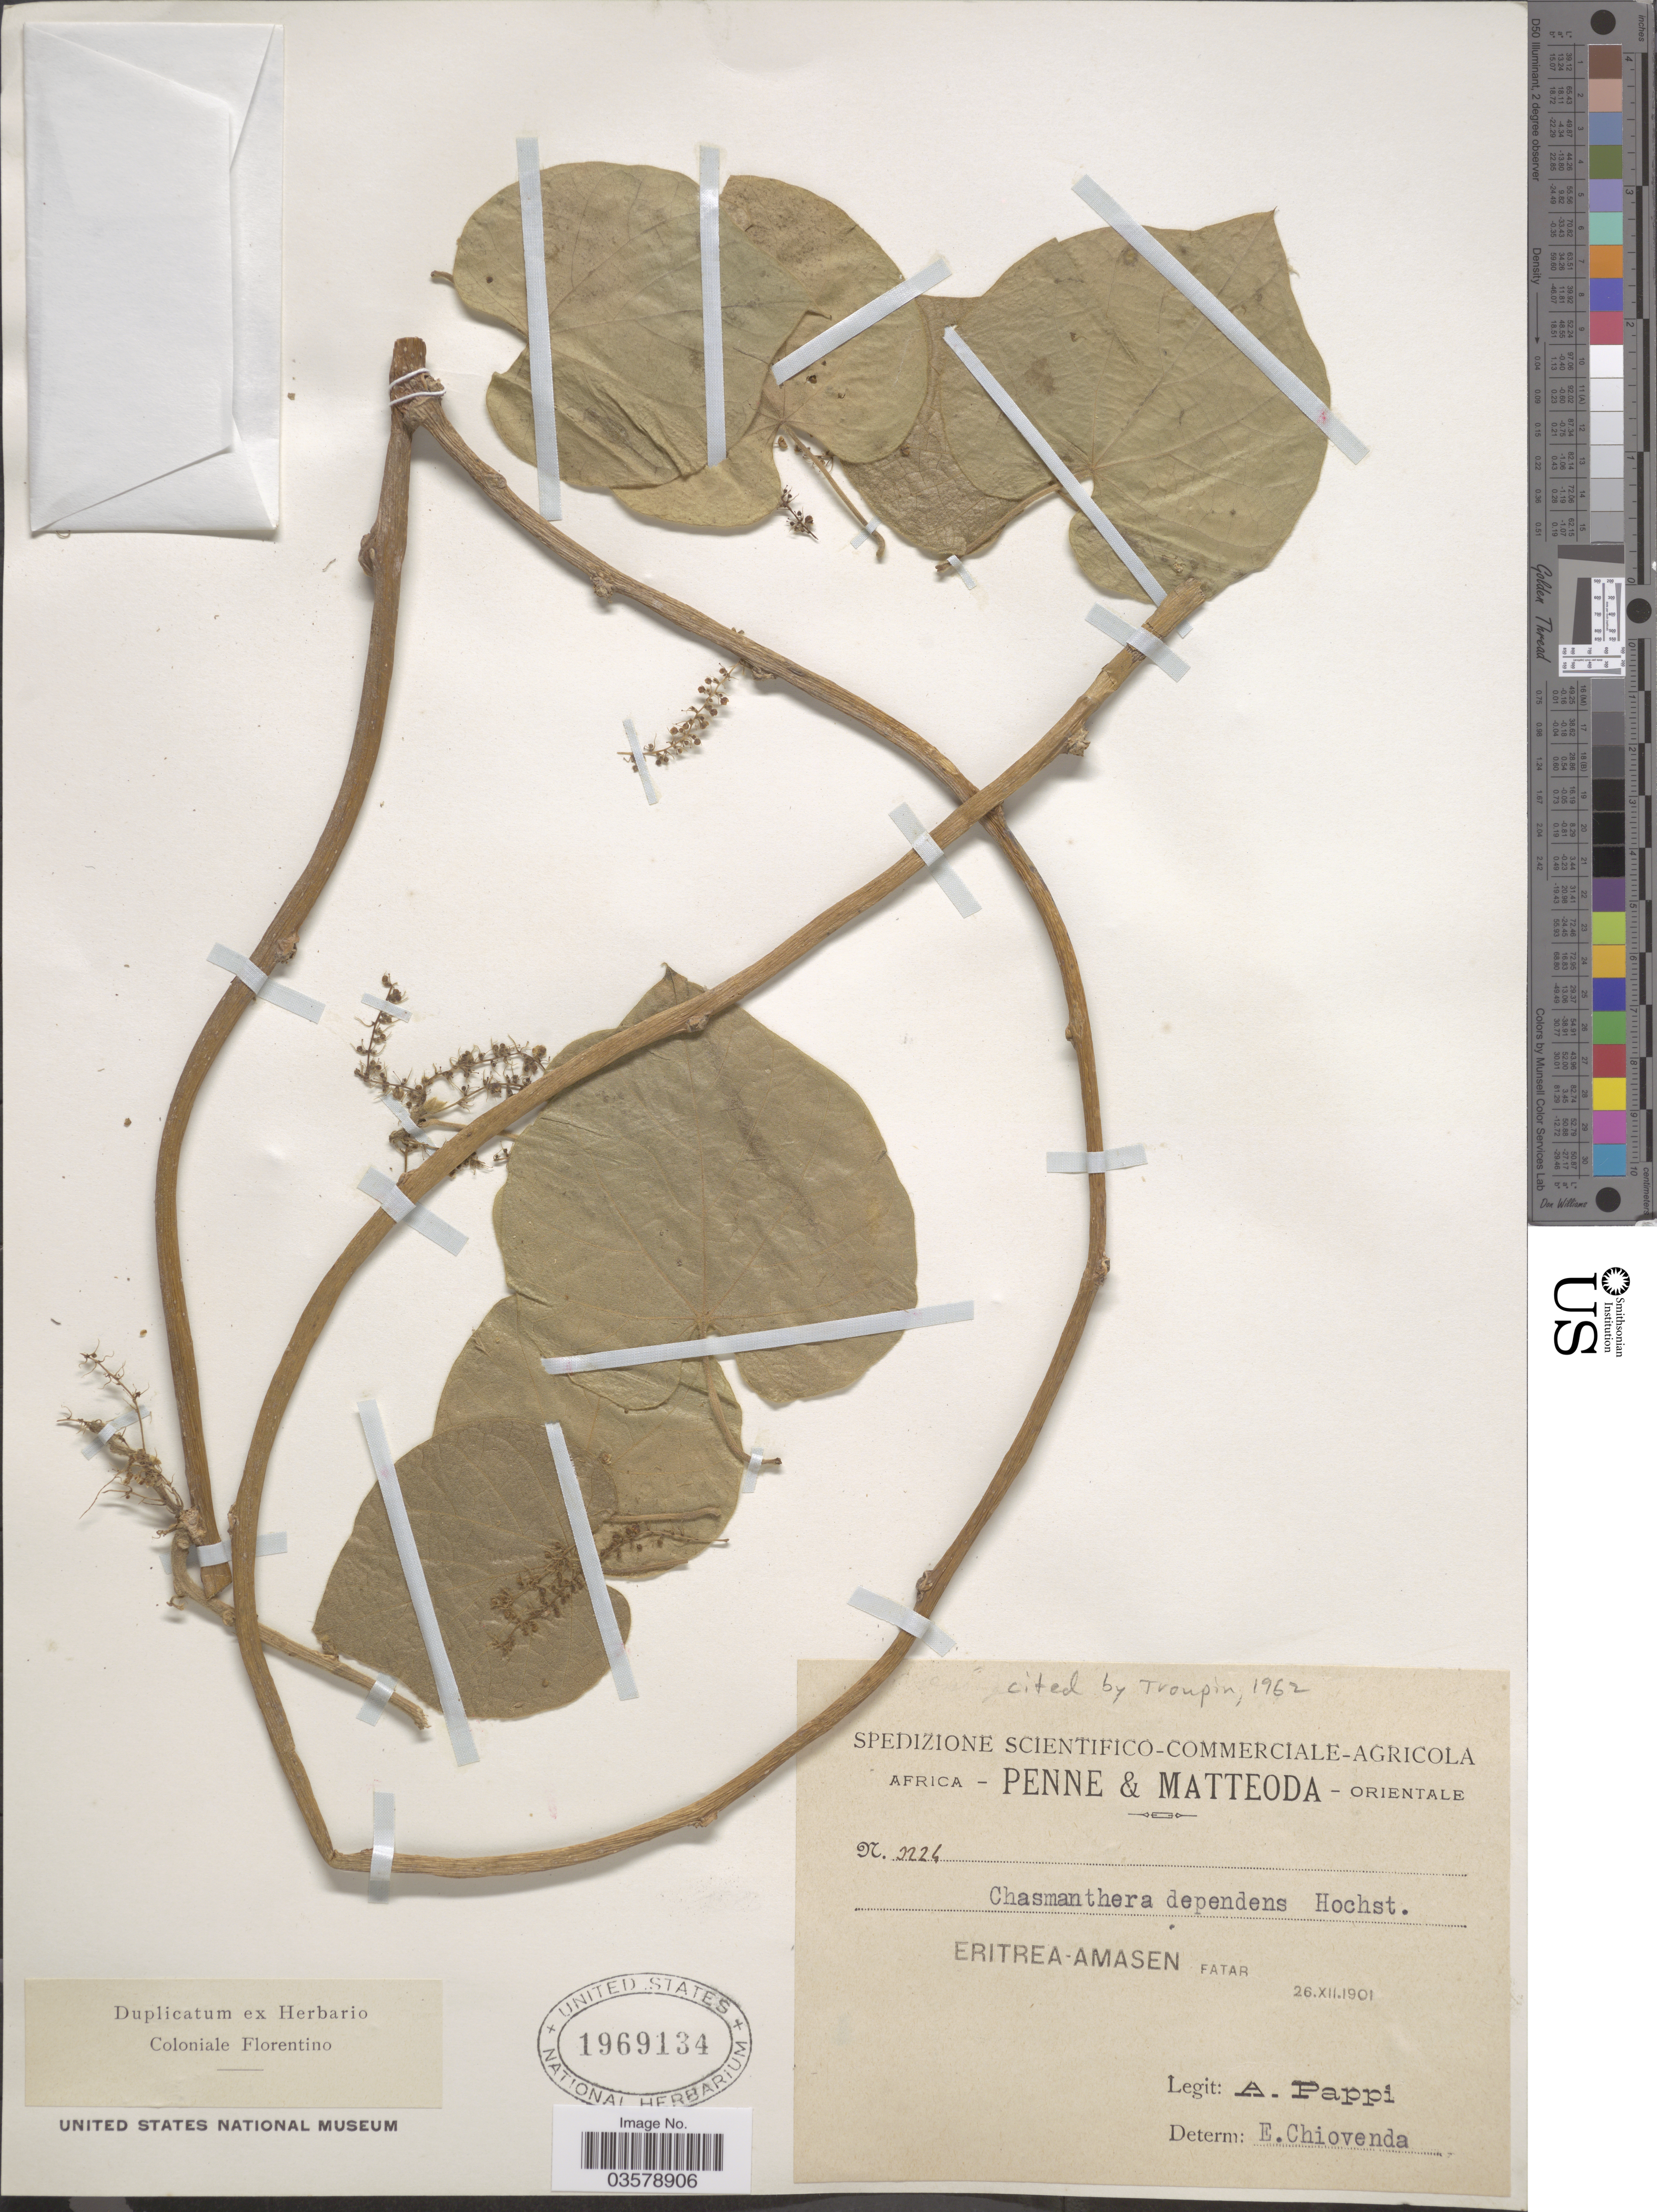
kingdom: Plantae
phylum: Tracheophyta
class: Magnoliopsida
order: Ranunculales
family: Menispermaceae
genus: Chasmanthera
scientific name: Chasmanthera dependens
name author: Hochst.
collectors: A. Pappi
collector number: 1224*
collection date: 1901-12-26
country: Eritrea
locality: Orientale. Eritrea-Amasen Fatar.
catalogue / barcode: US 1969134